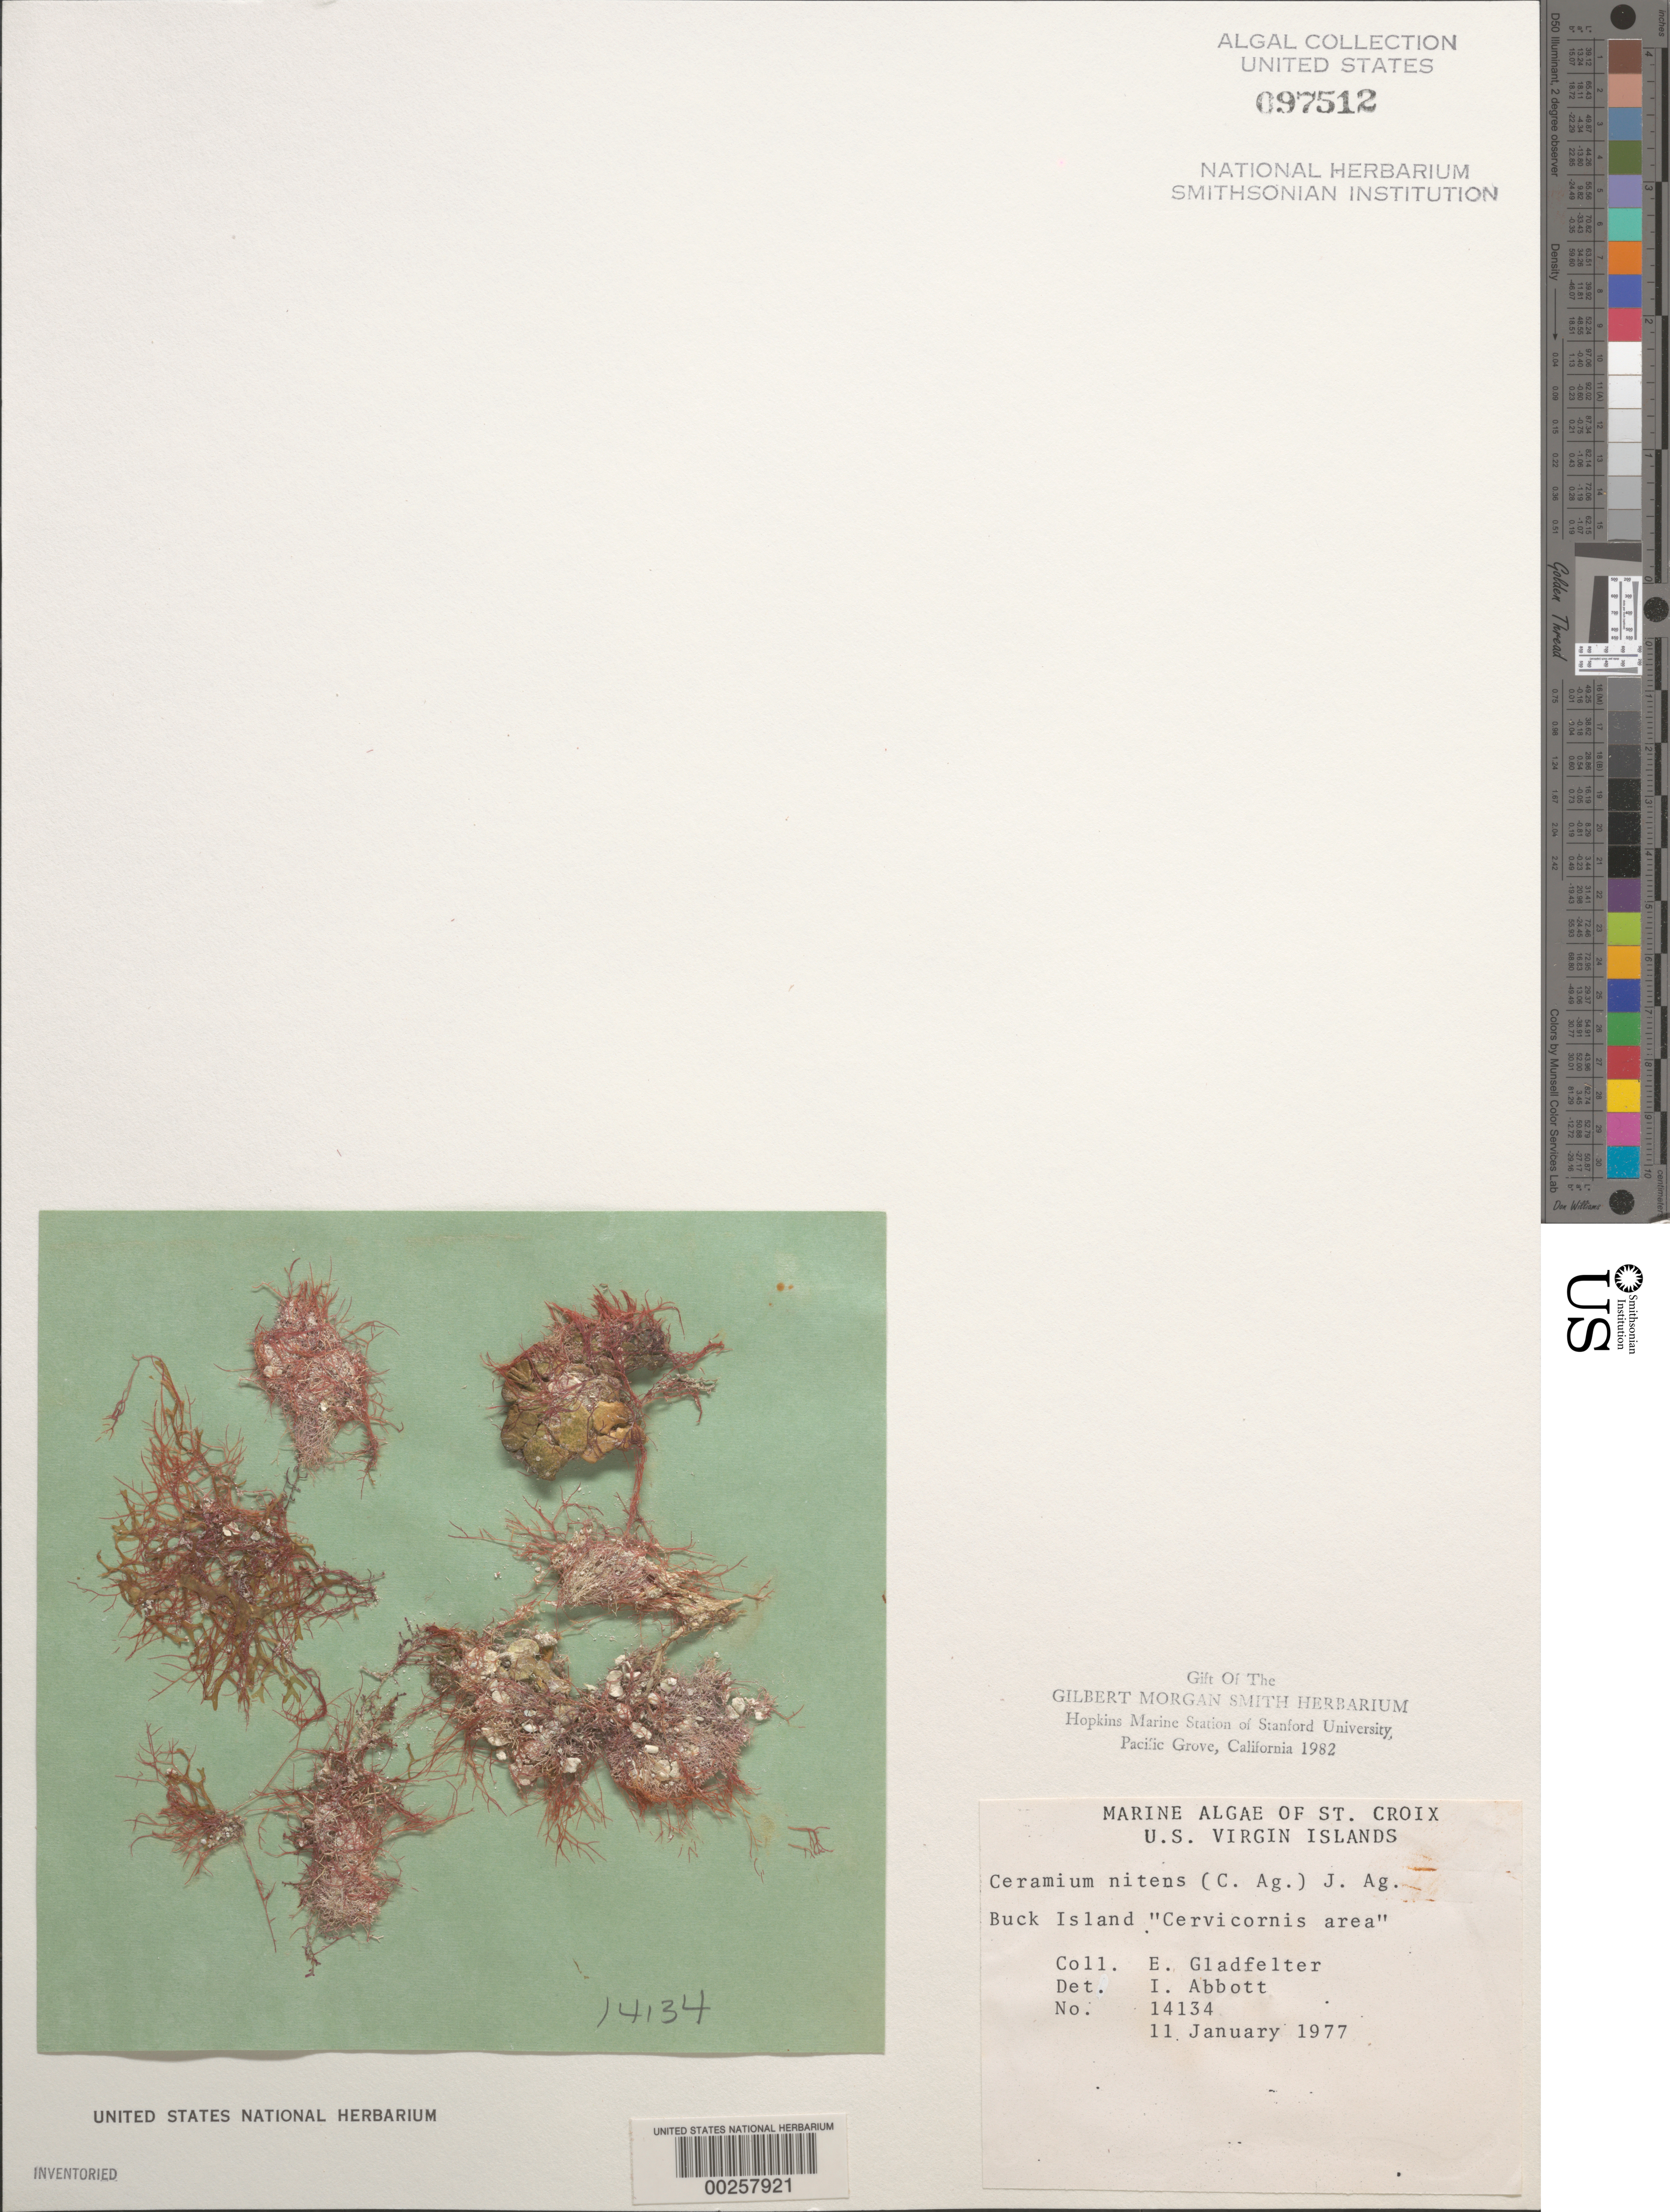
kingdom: Plantae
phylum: Rhodophyta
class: Florideophyceae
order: Ceramiales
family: Ceramiaceae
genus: Ceramium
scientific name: Ceramium nitens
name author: (C. Agardh) J. Agardh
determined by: Abbott, Isabella A.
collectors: E. Gladfelter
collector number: IAA 14134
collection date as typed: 11 Jan 1977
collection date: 1977-01-11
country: U.S. Virgin Islands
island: St. Croix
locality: Buck Island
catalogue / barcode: US 97512